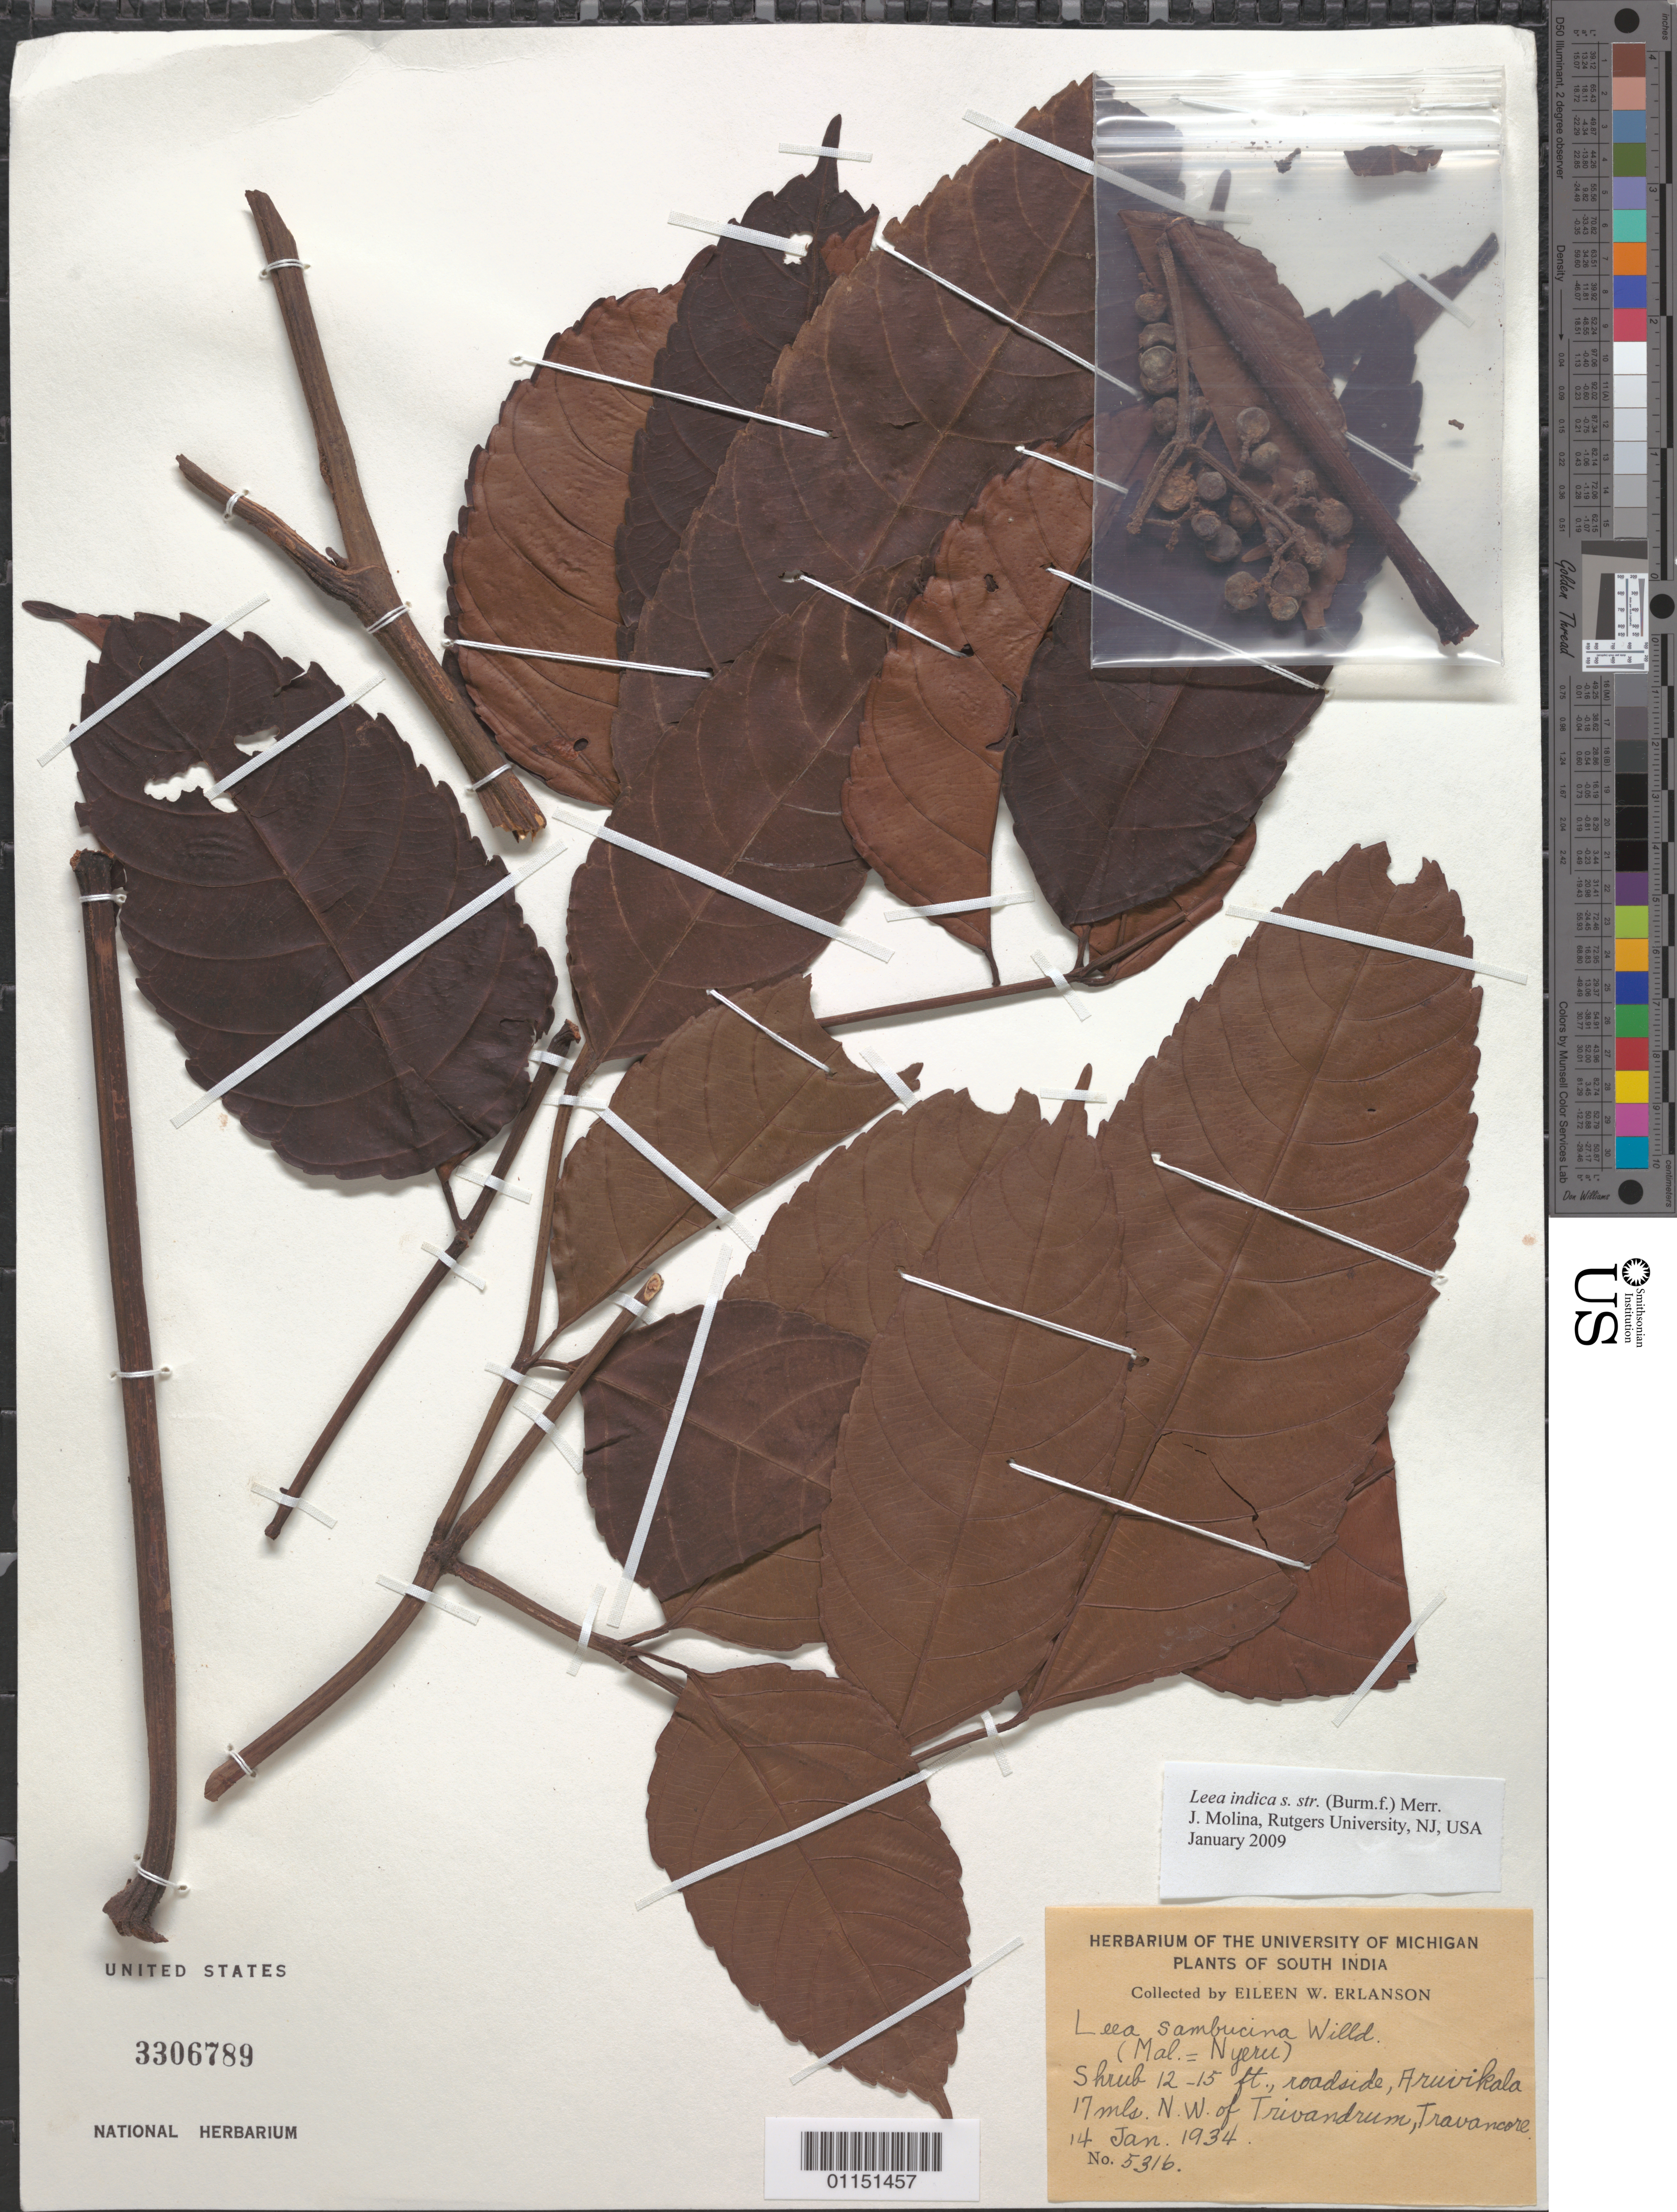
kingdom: Plantae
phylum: Tracheophyta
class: Magnoliopsida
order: Vitales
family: Vitaceae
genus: Leea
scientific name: Leea indica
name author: (Burm. f.) Merr.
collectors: E. Erlanson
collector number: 5316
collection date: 1934-01-14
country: India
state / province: Kerala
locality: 17 mi NW of Trivandrum.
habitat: Shrub. Roadside.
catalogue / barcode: US 3306789